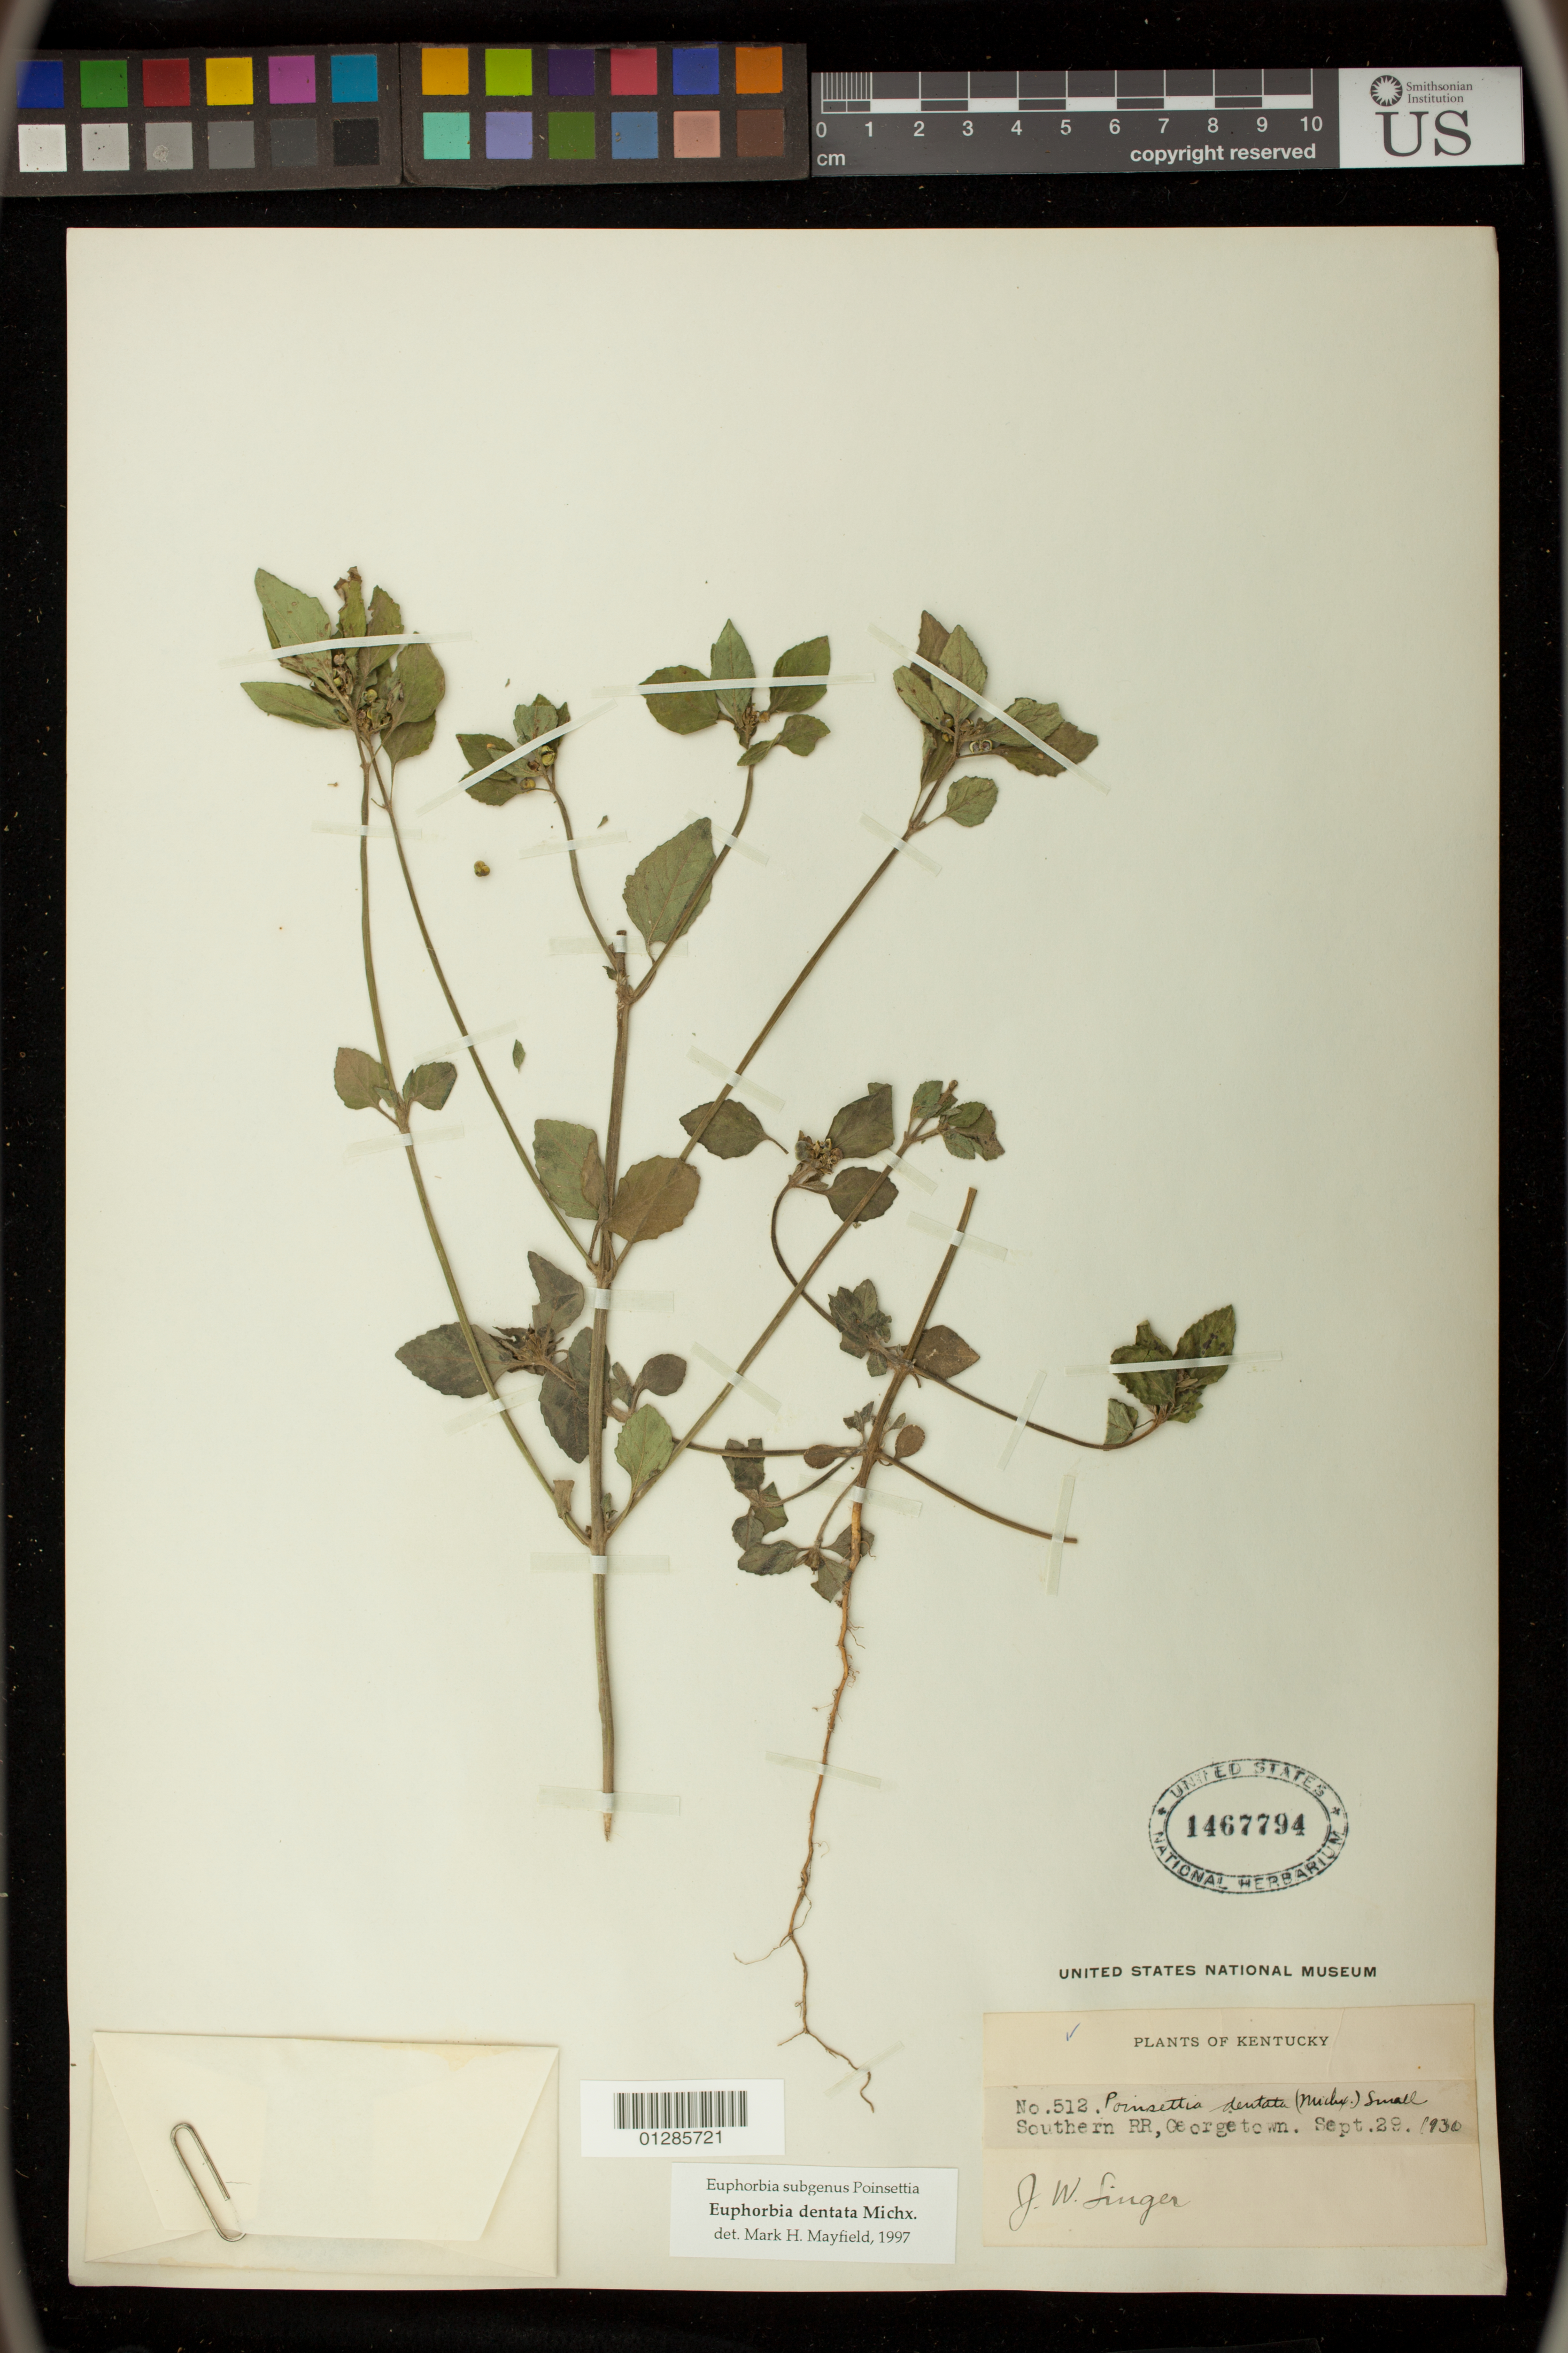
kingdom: Plantae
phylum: Tracheophyta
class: Magnoliopsida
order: Malpighiales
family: Euphorbiaceae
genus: Euphorbia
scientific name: Euphorbia dentata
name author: Michx.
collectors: J. EW. Singer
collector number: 512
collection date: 1930-09-29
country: United States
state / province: Kentucky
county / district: Scott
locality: Southern RR, Georgetown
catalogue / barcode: US 1467794